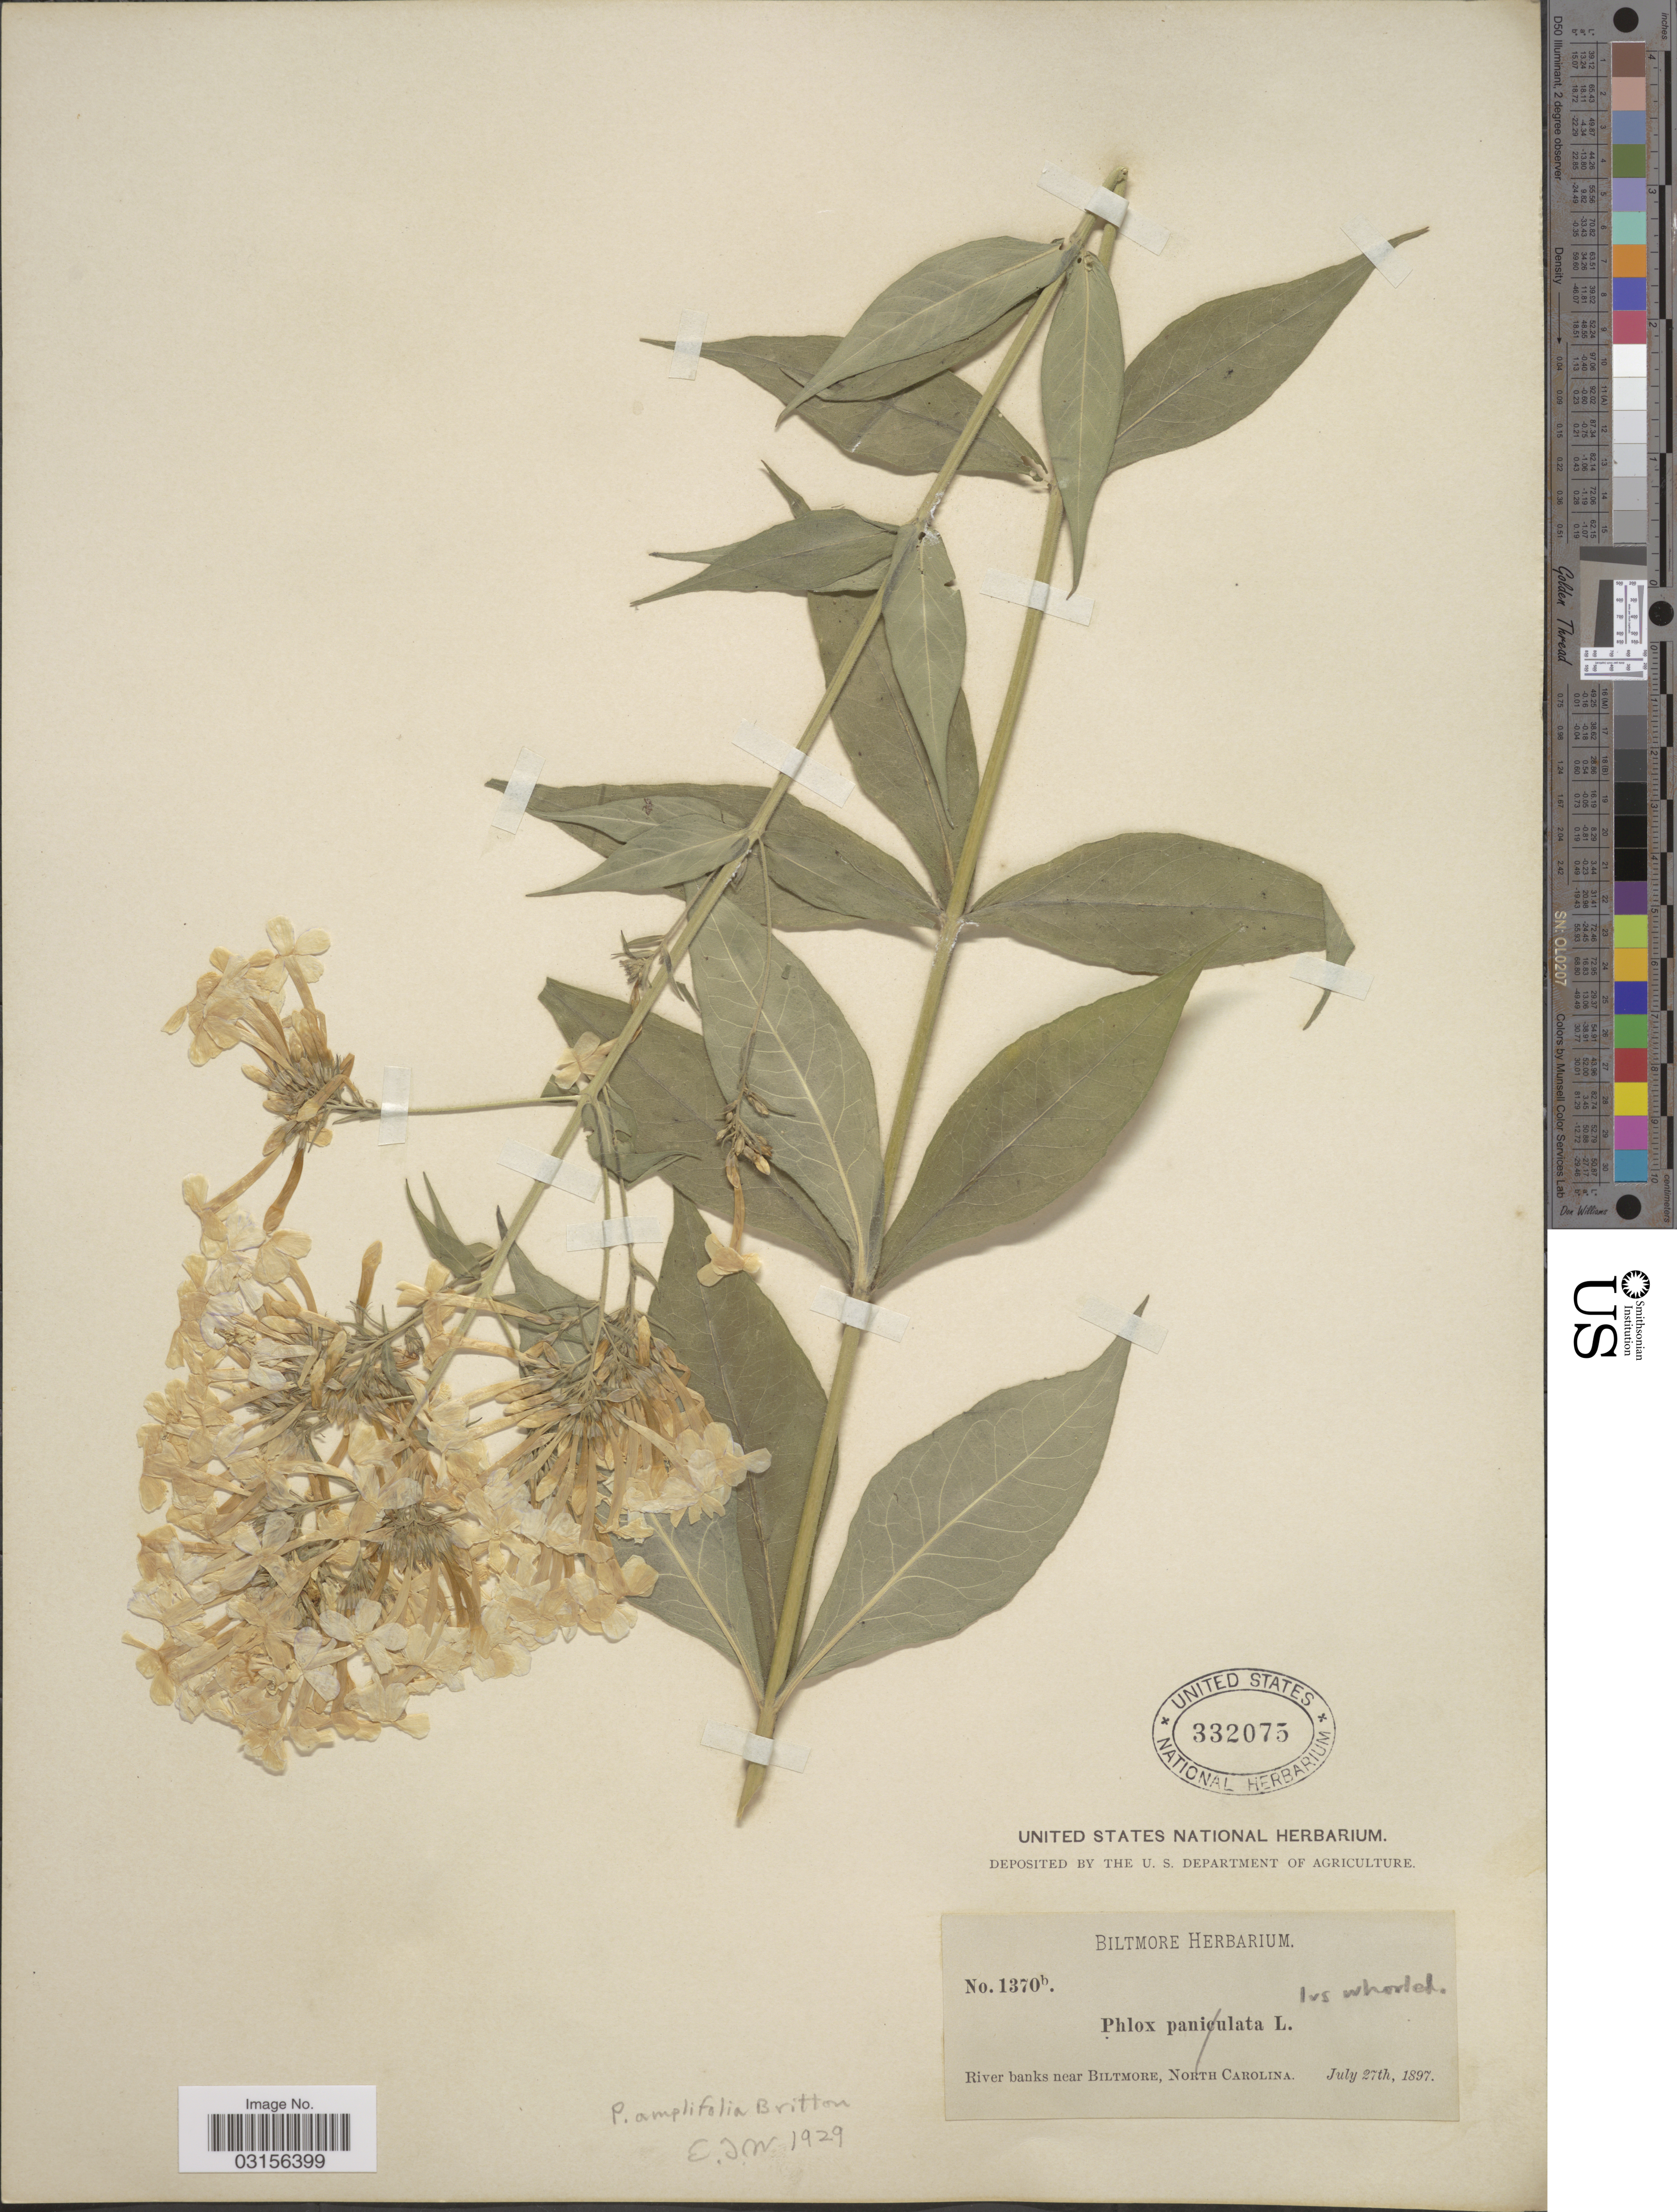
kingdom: Plantae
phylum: Tracheophyta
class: Magnoliopsida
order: Ericales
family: Polemoniaceae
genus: Phlox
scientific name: Phlox amplifolia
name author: Britton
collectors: ex herb. Biltmore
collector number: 1370b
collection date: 1897-07-27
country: United States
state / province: North Carolina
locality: River banks near Biltmore.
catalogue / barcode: US 332075